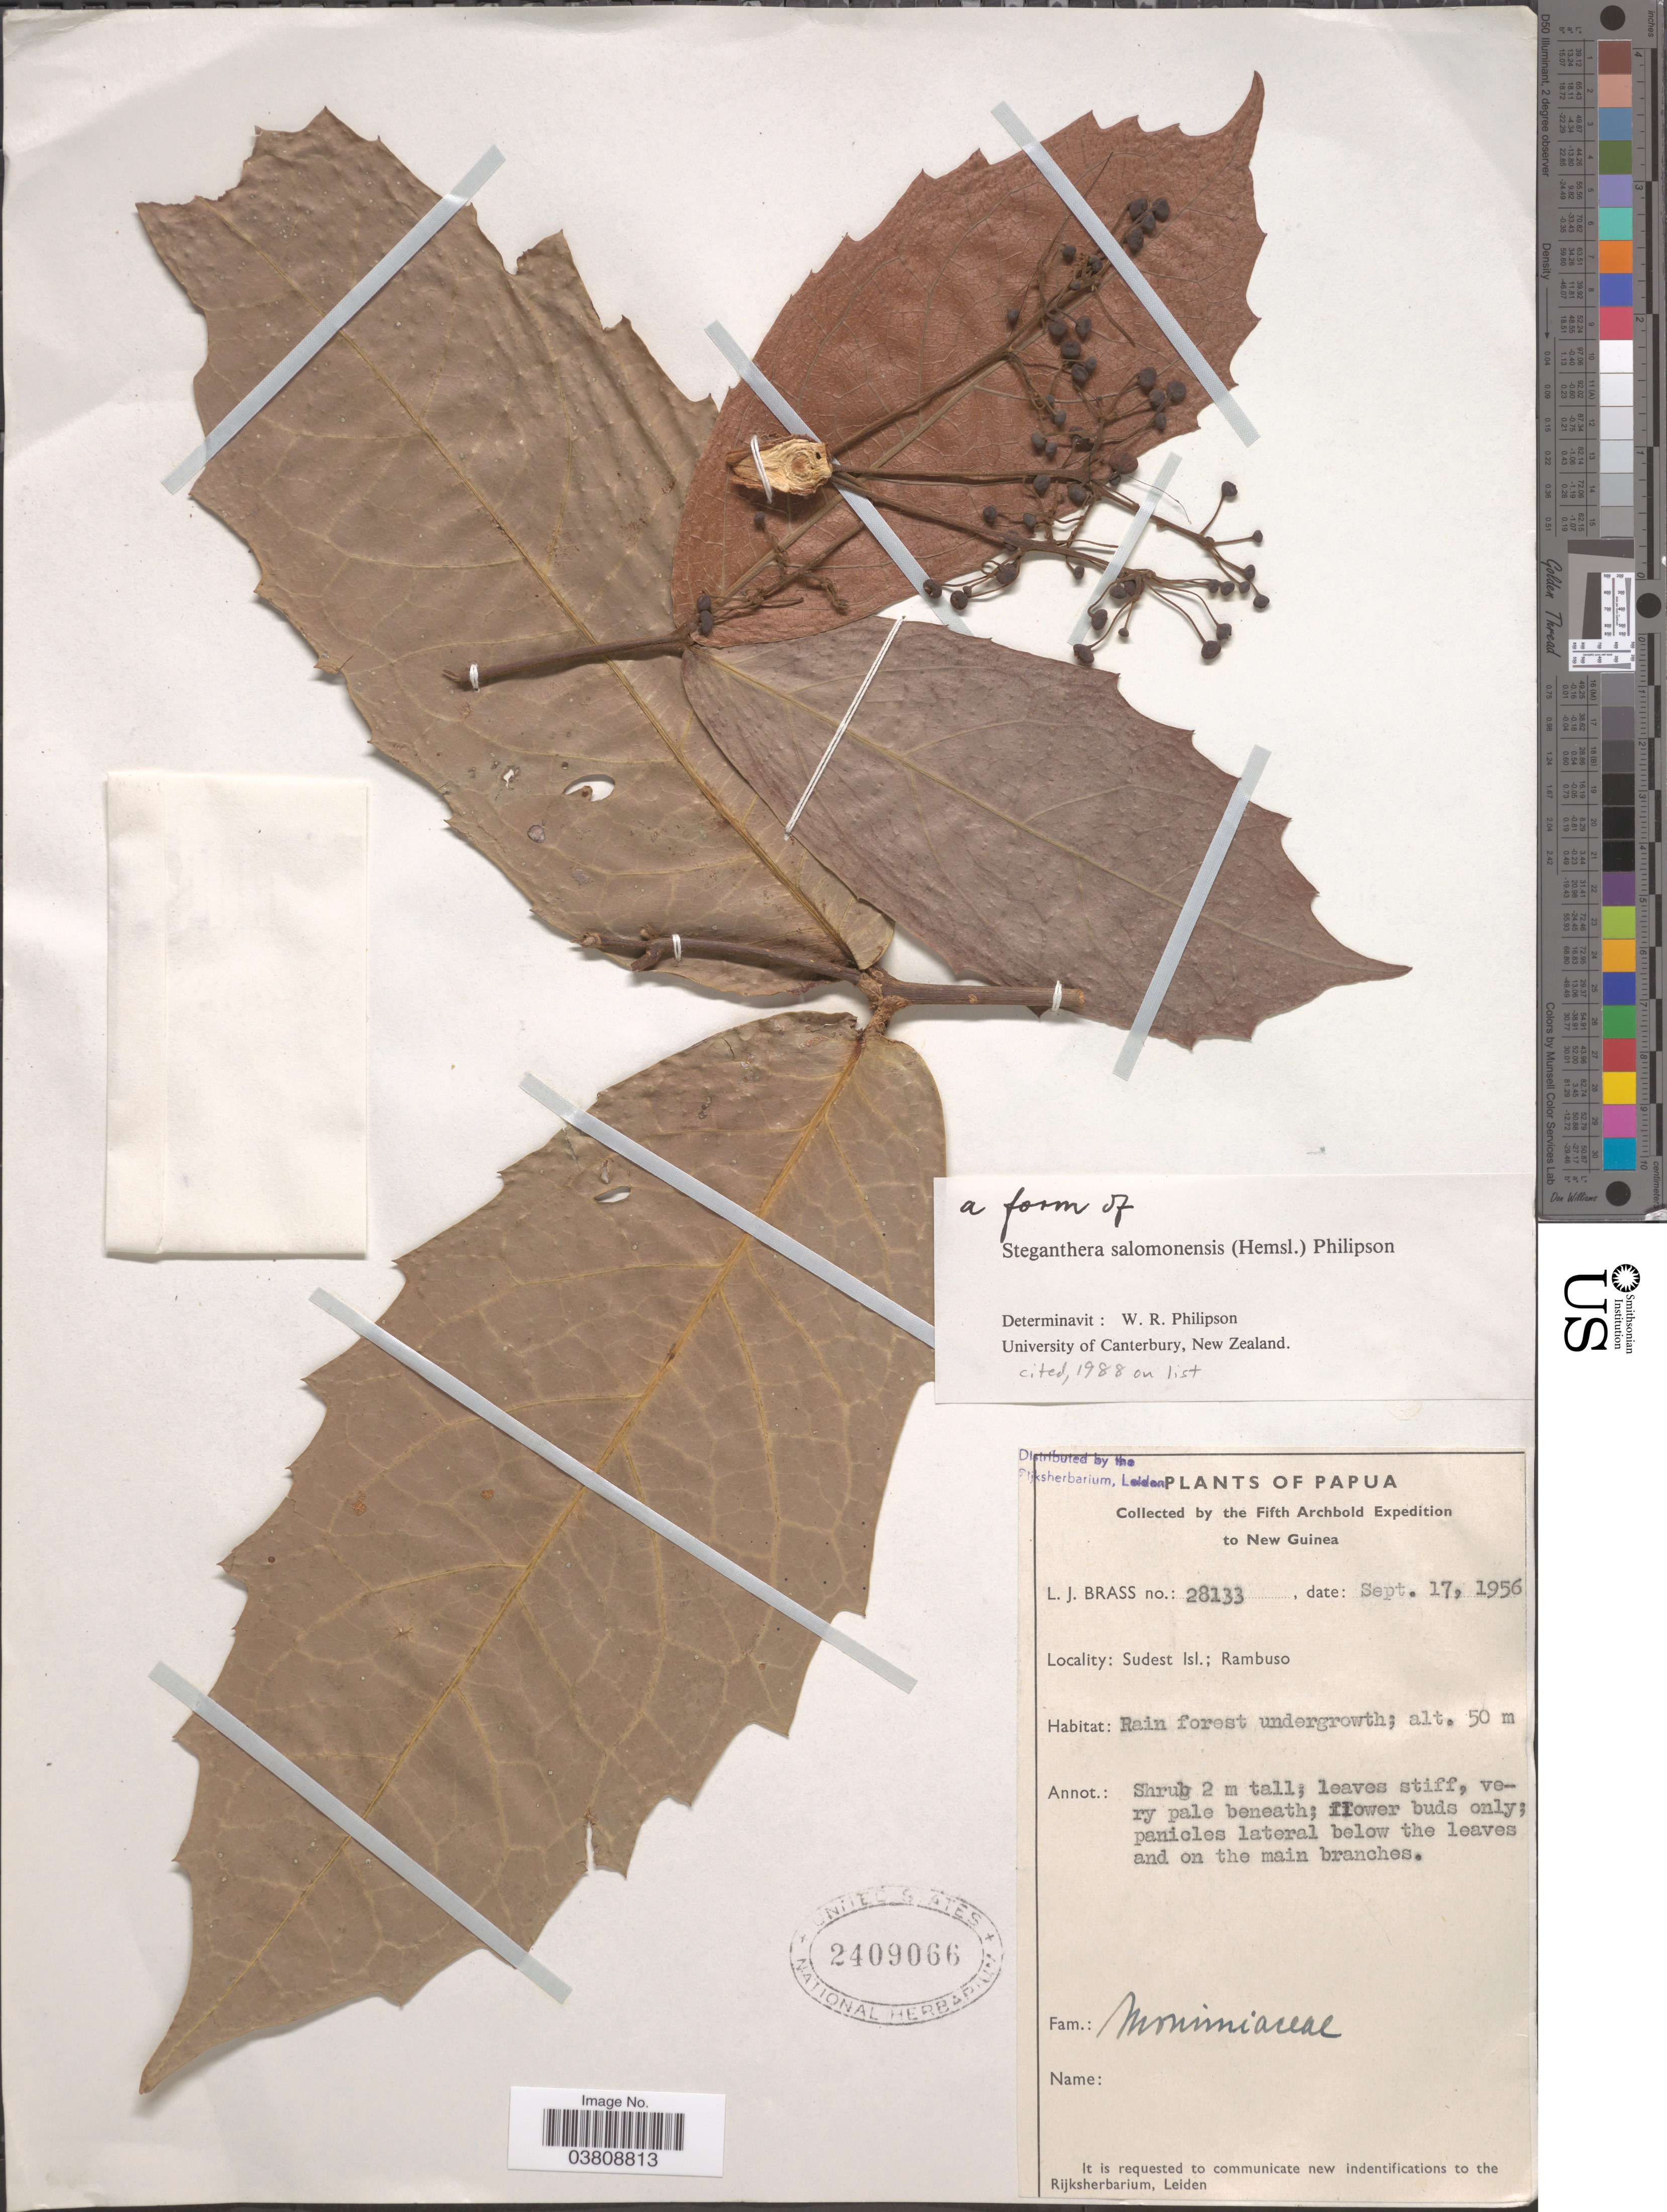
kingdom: Plantae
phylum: Tracheophyta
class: Magnoliopsida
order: Laurales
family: Monimiaceae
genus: Steganthera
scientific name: Steganthera salomonensis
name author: (Hemsl.) Philipson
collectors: L. J. Brass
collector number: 28133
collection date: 1956-09-17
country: Papua New Guinea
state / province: Milne Bay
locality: Papua. New Guinea. Sudest Isl.; Rambuso.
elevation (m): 50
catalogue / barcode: US 2409066